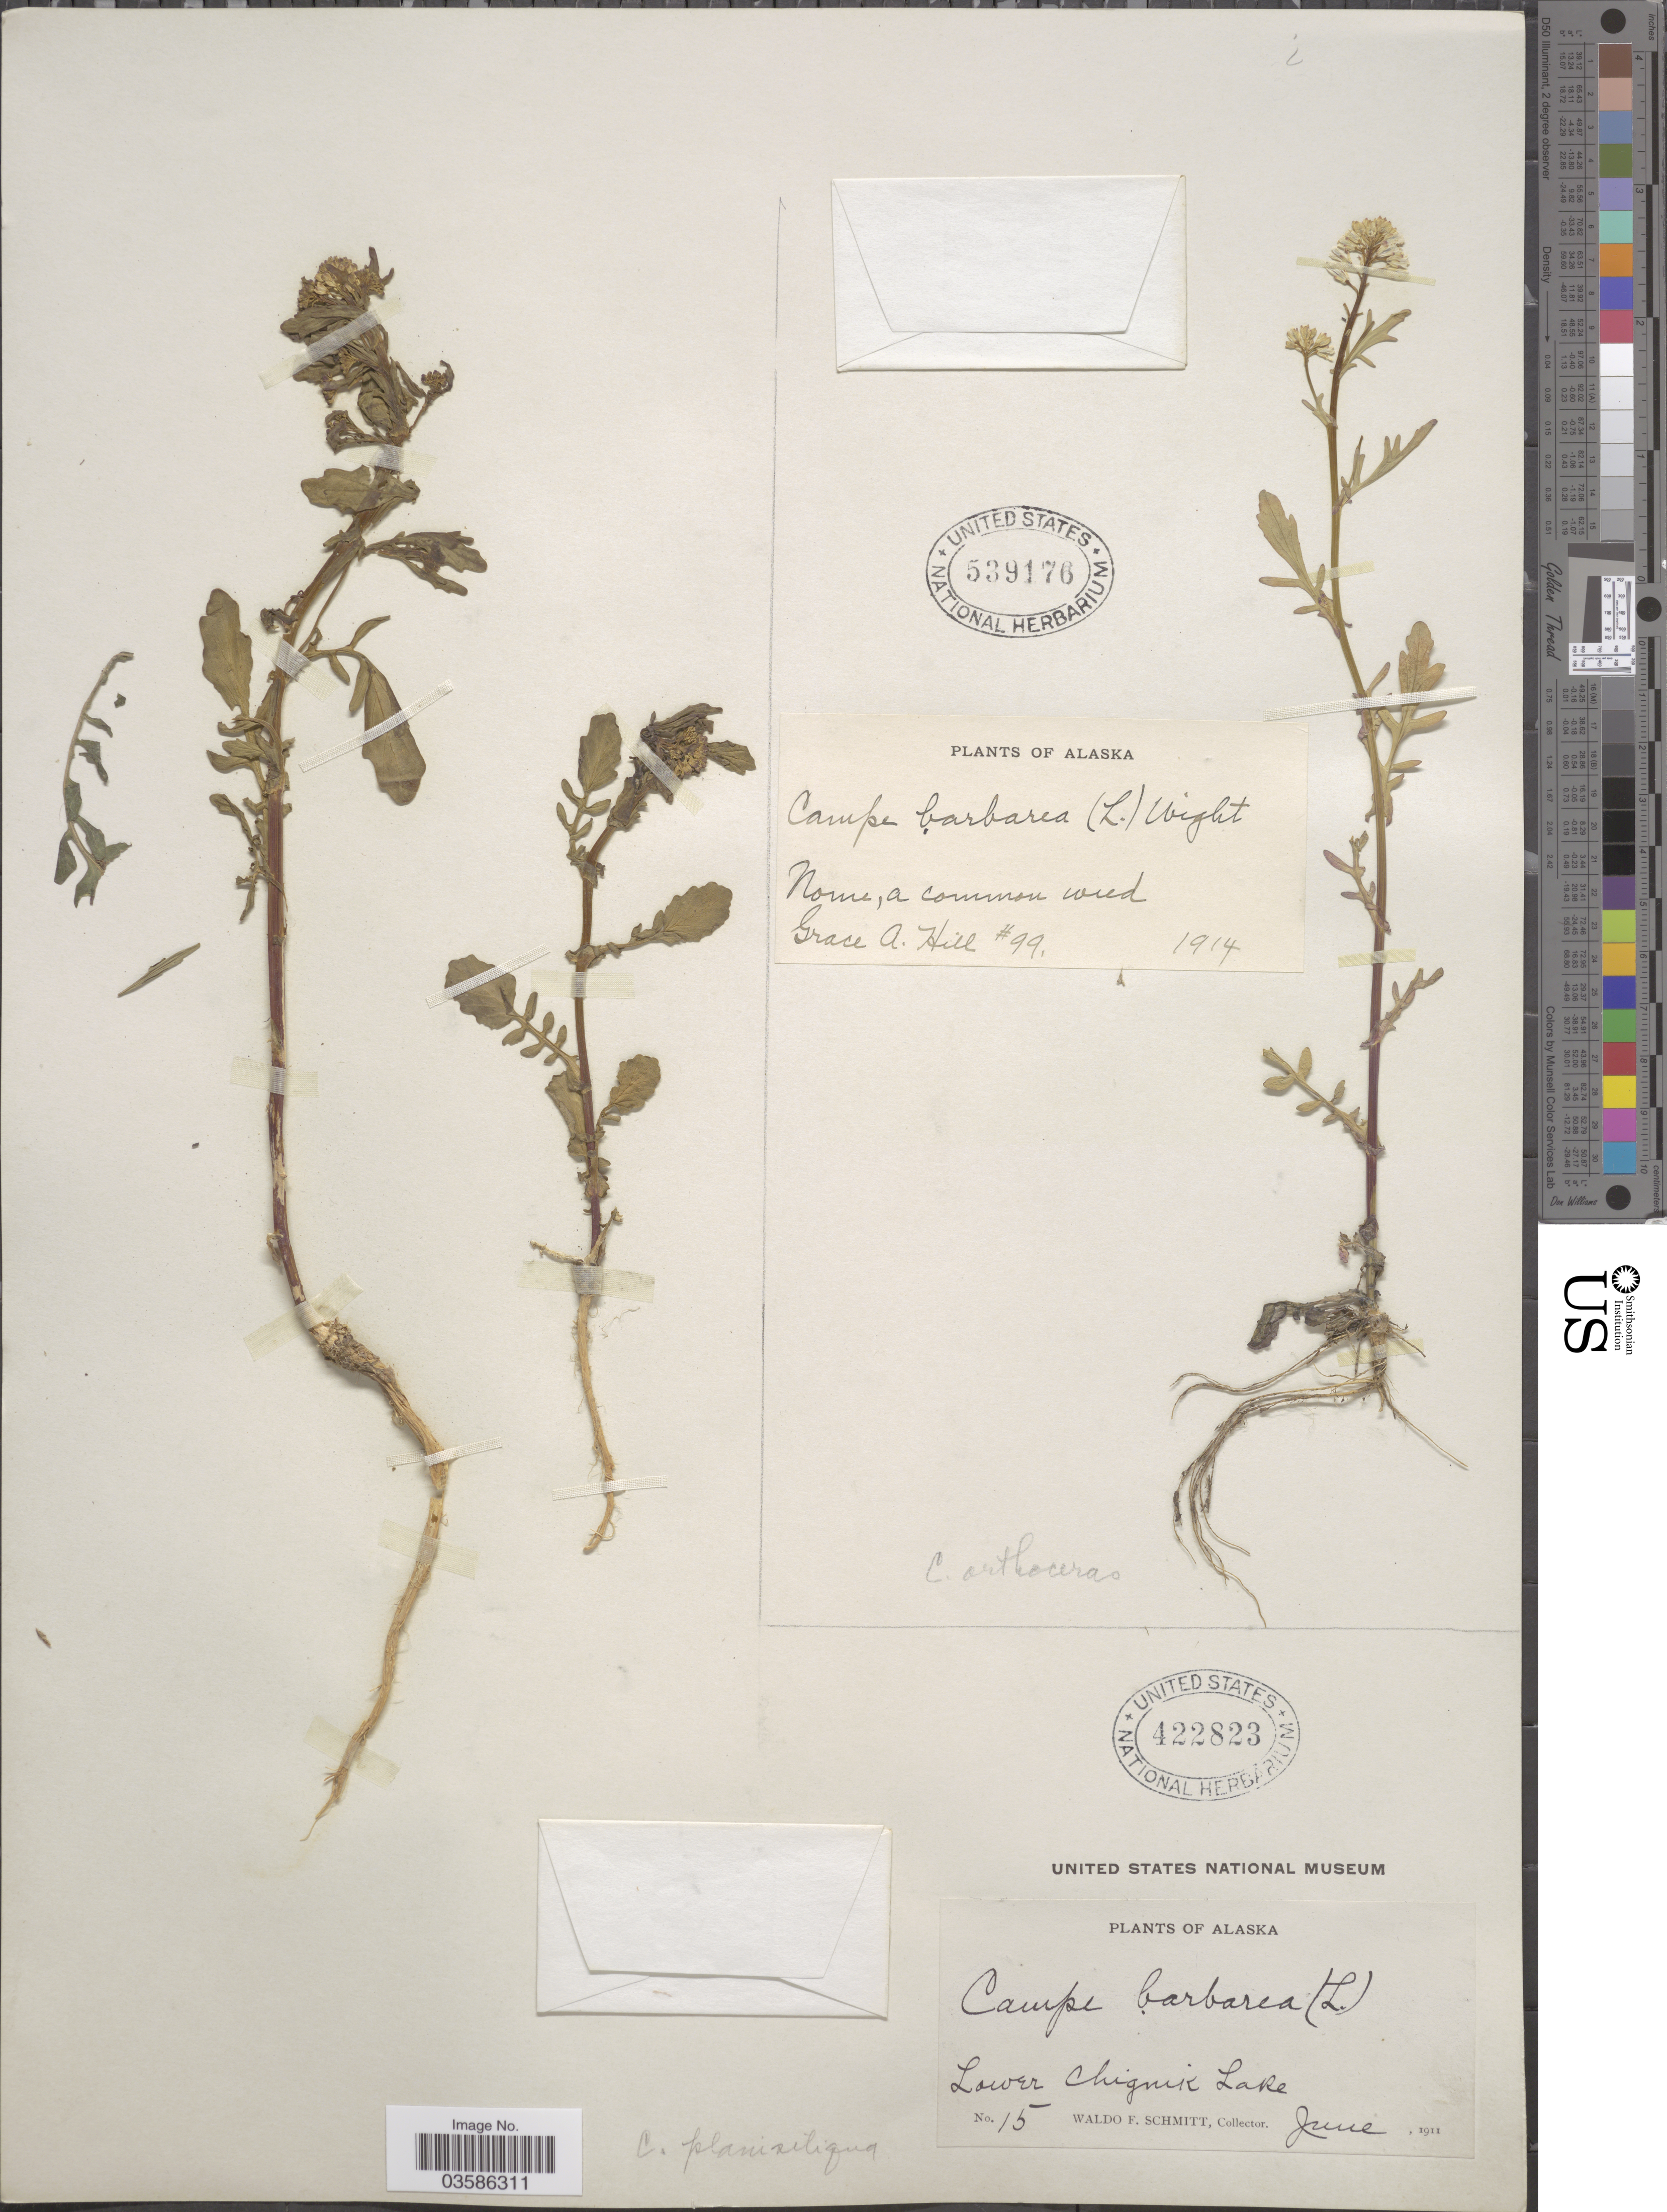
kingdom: Plantae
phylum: Tracheophyta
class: Magnoliopsida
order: Brassicales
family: Brassicaceae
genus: Barbarea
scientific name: Barbarea orthoceras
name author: Ledeb.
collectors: W. F. Schmitt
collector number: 15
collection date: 1911-06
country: United States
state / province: Alaska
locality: Lower Chignik Lake.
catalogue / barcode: US 422823-2